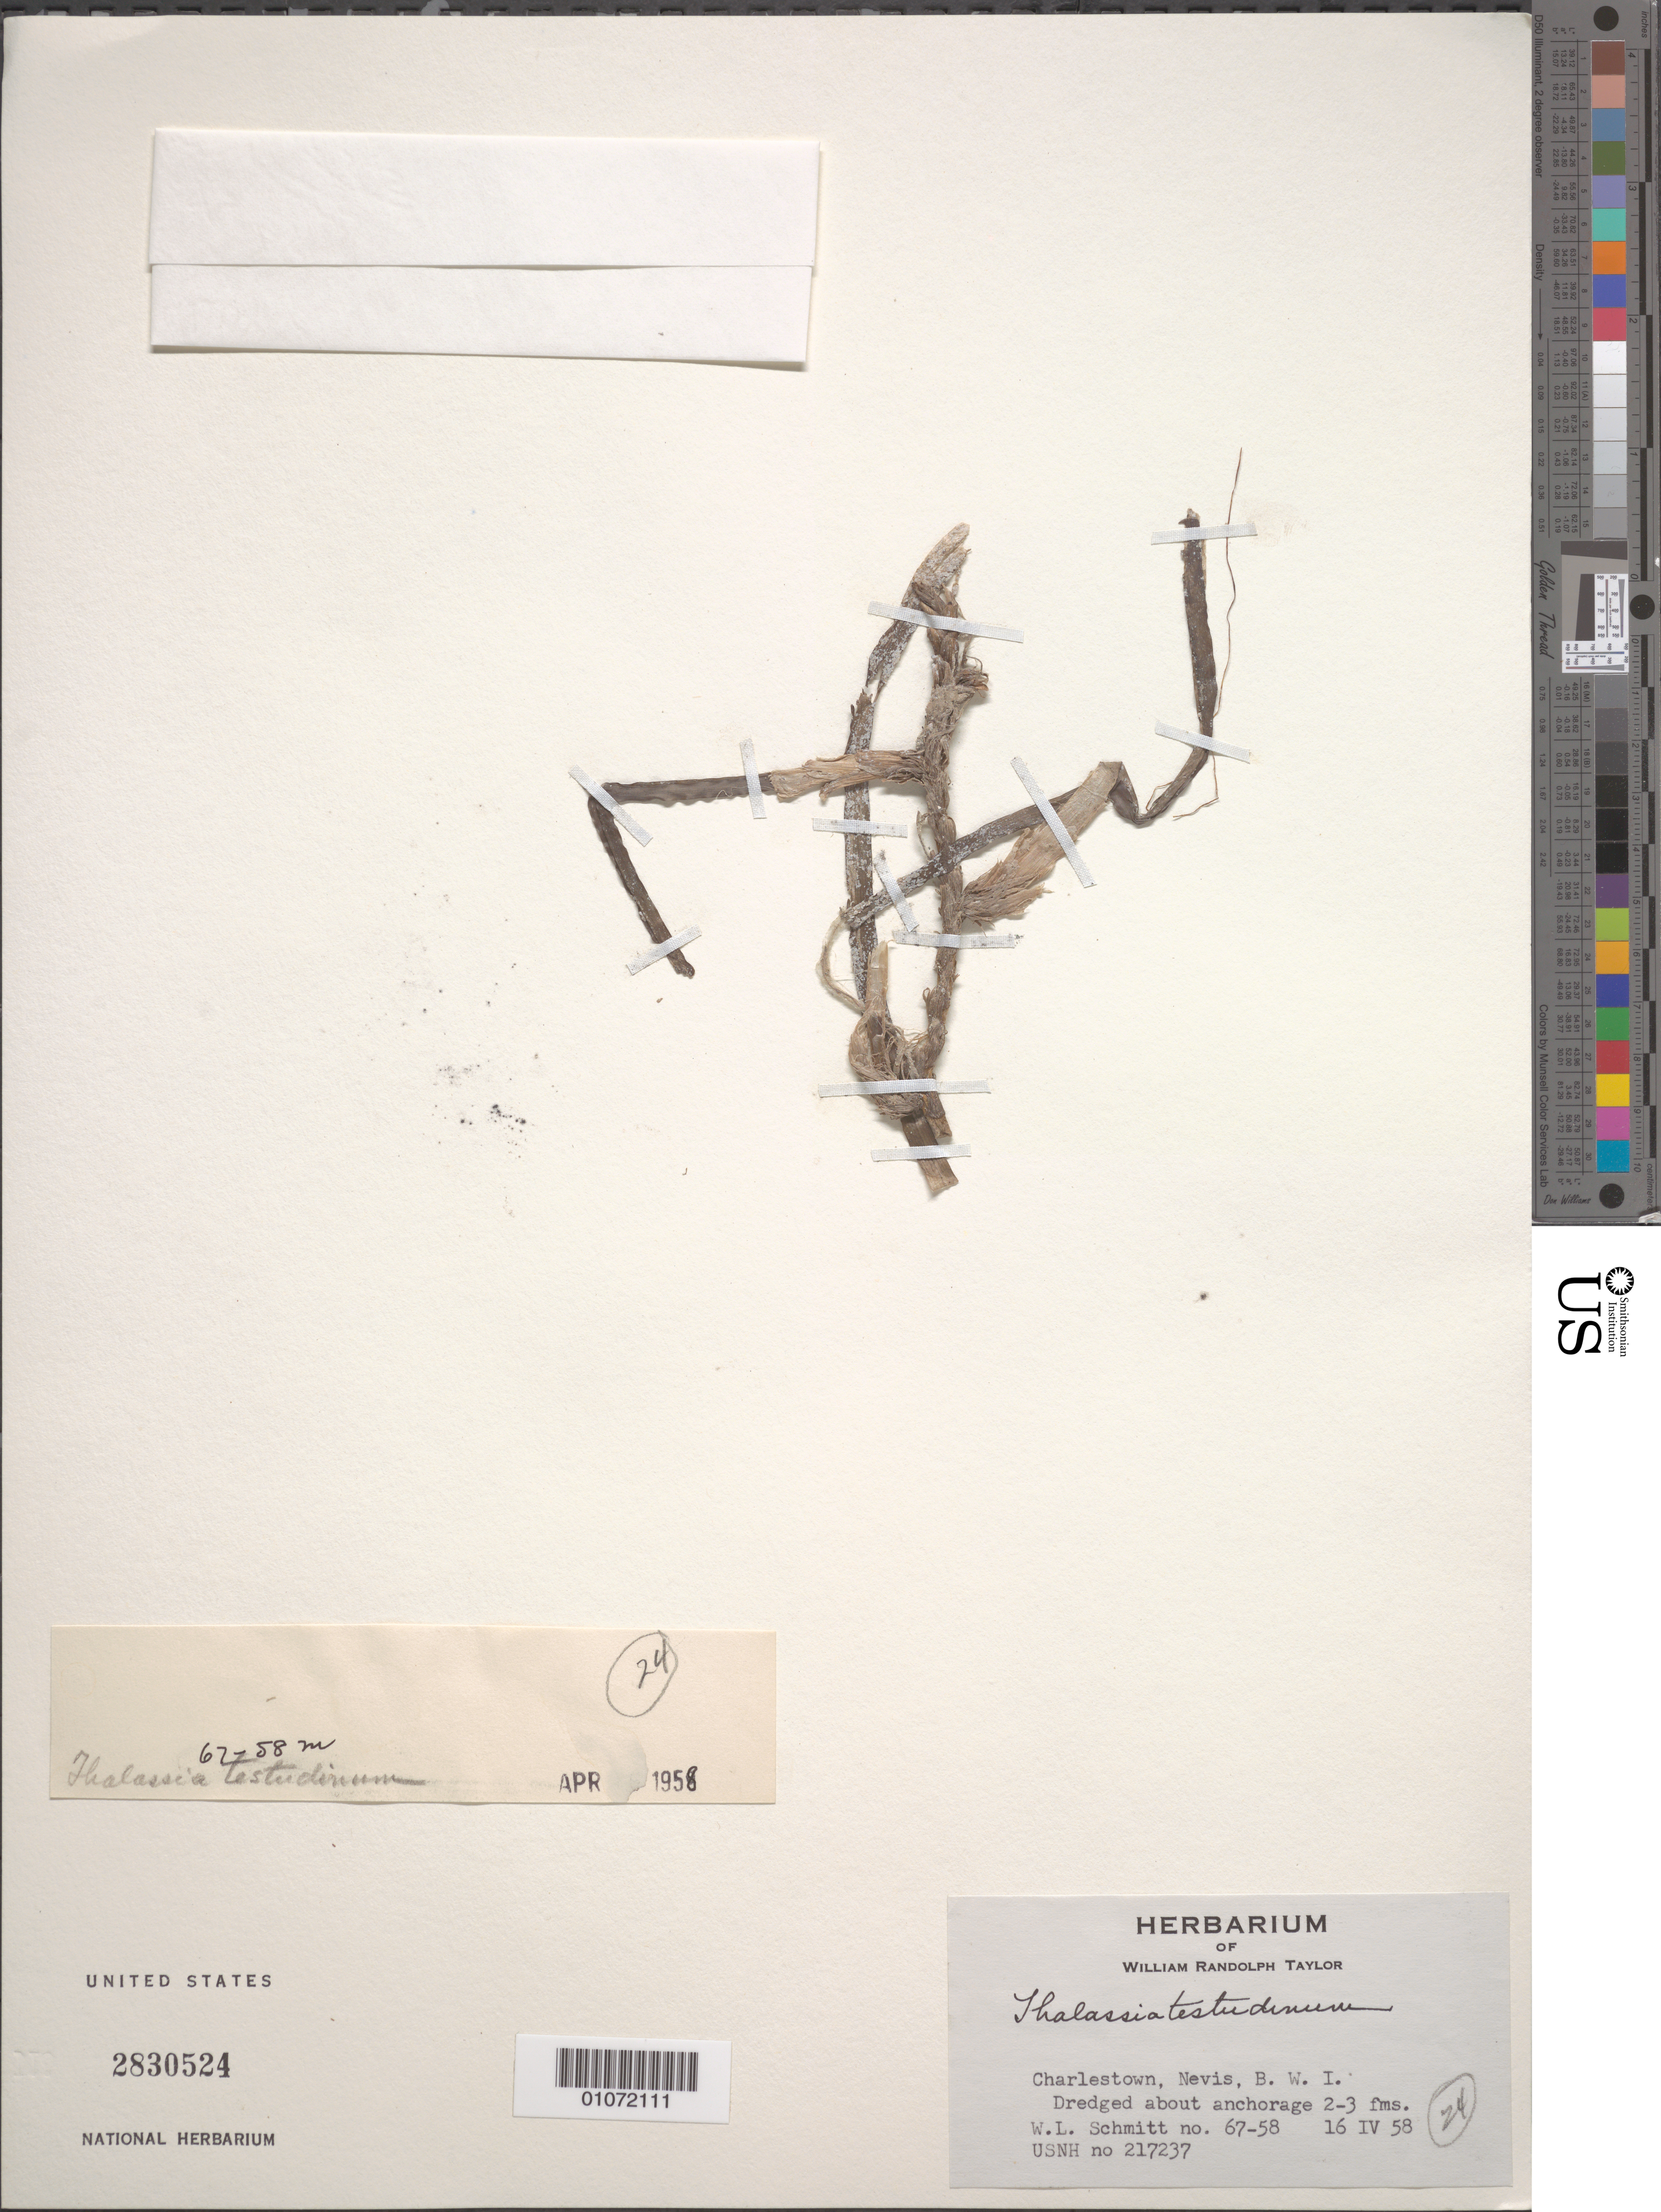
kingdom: Plantae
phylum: Tracheophyta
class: Liliopsida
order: Alismatales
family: Hydrocharitaceae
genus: Thalassia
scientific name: Thalassia testudinum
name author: Banks & Sol. ex K.D. Koenig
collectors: W. L. Schmitt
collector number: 67-58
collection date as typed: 16 Apr 1958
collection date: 1958-04-16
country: St. Christopher-Nevis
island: Nevis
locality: Dredged about anchorage 2-3m fms.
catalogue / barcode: US 2830524